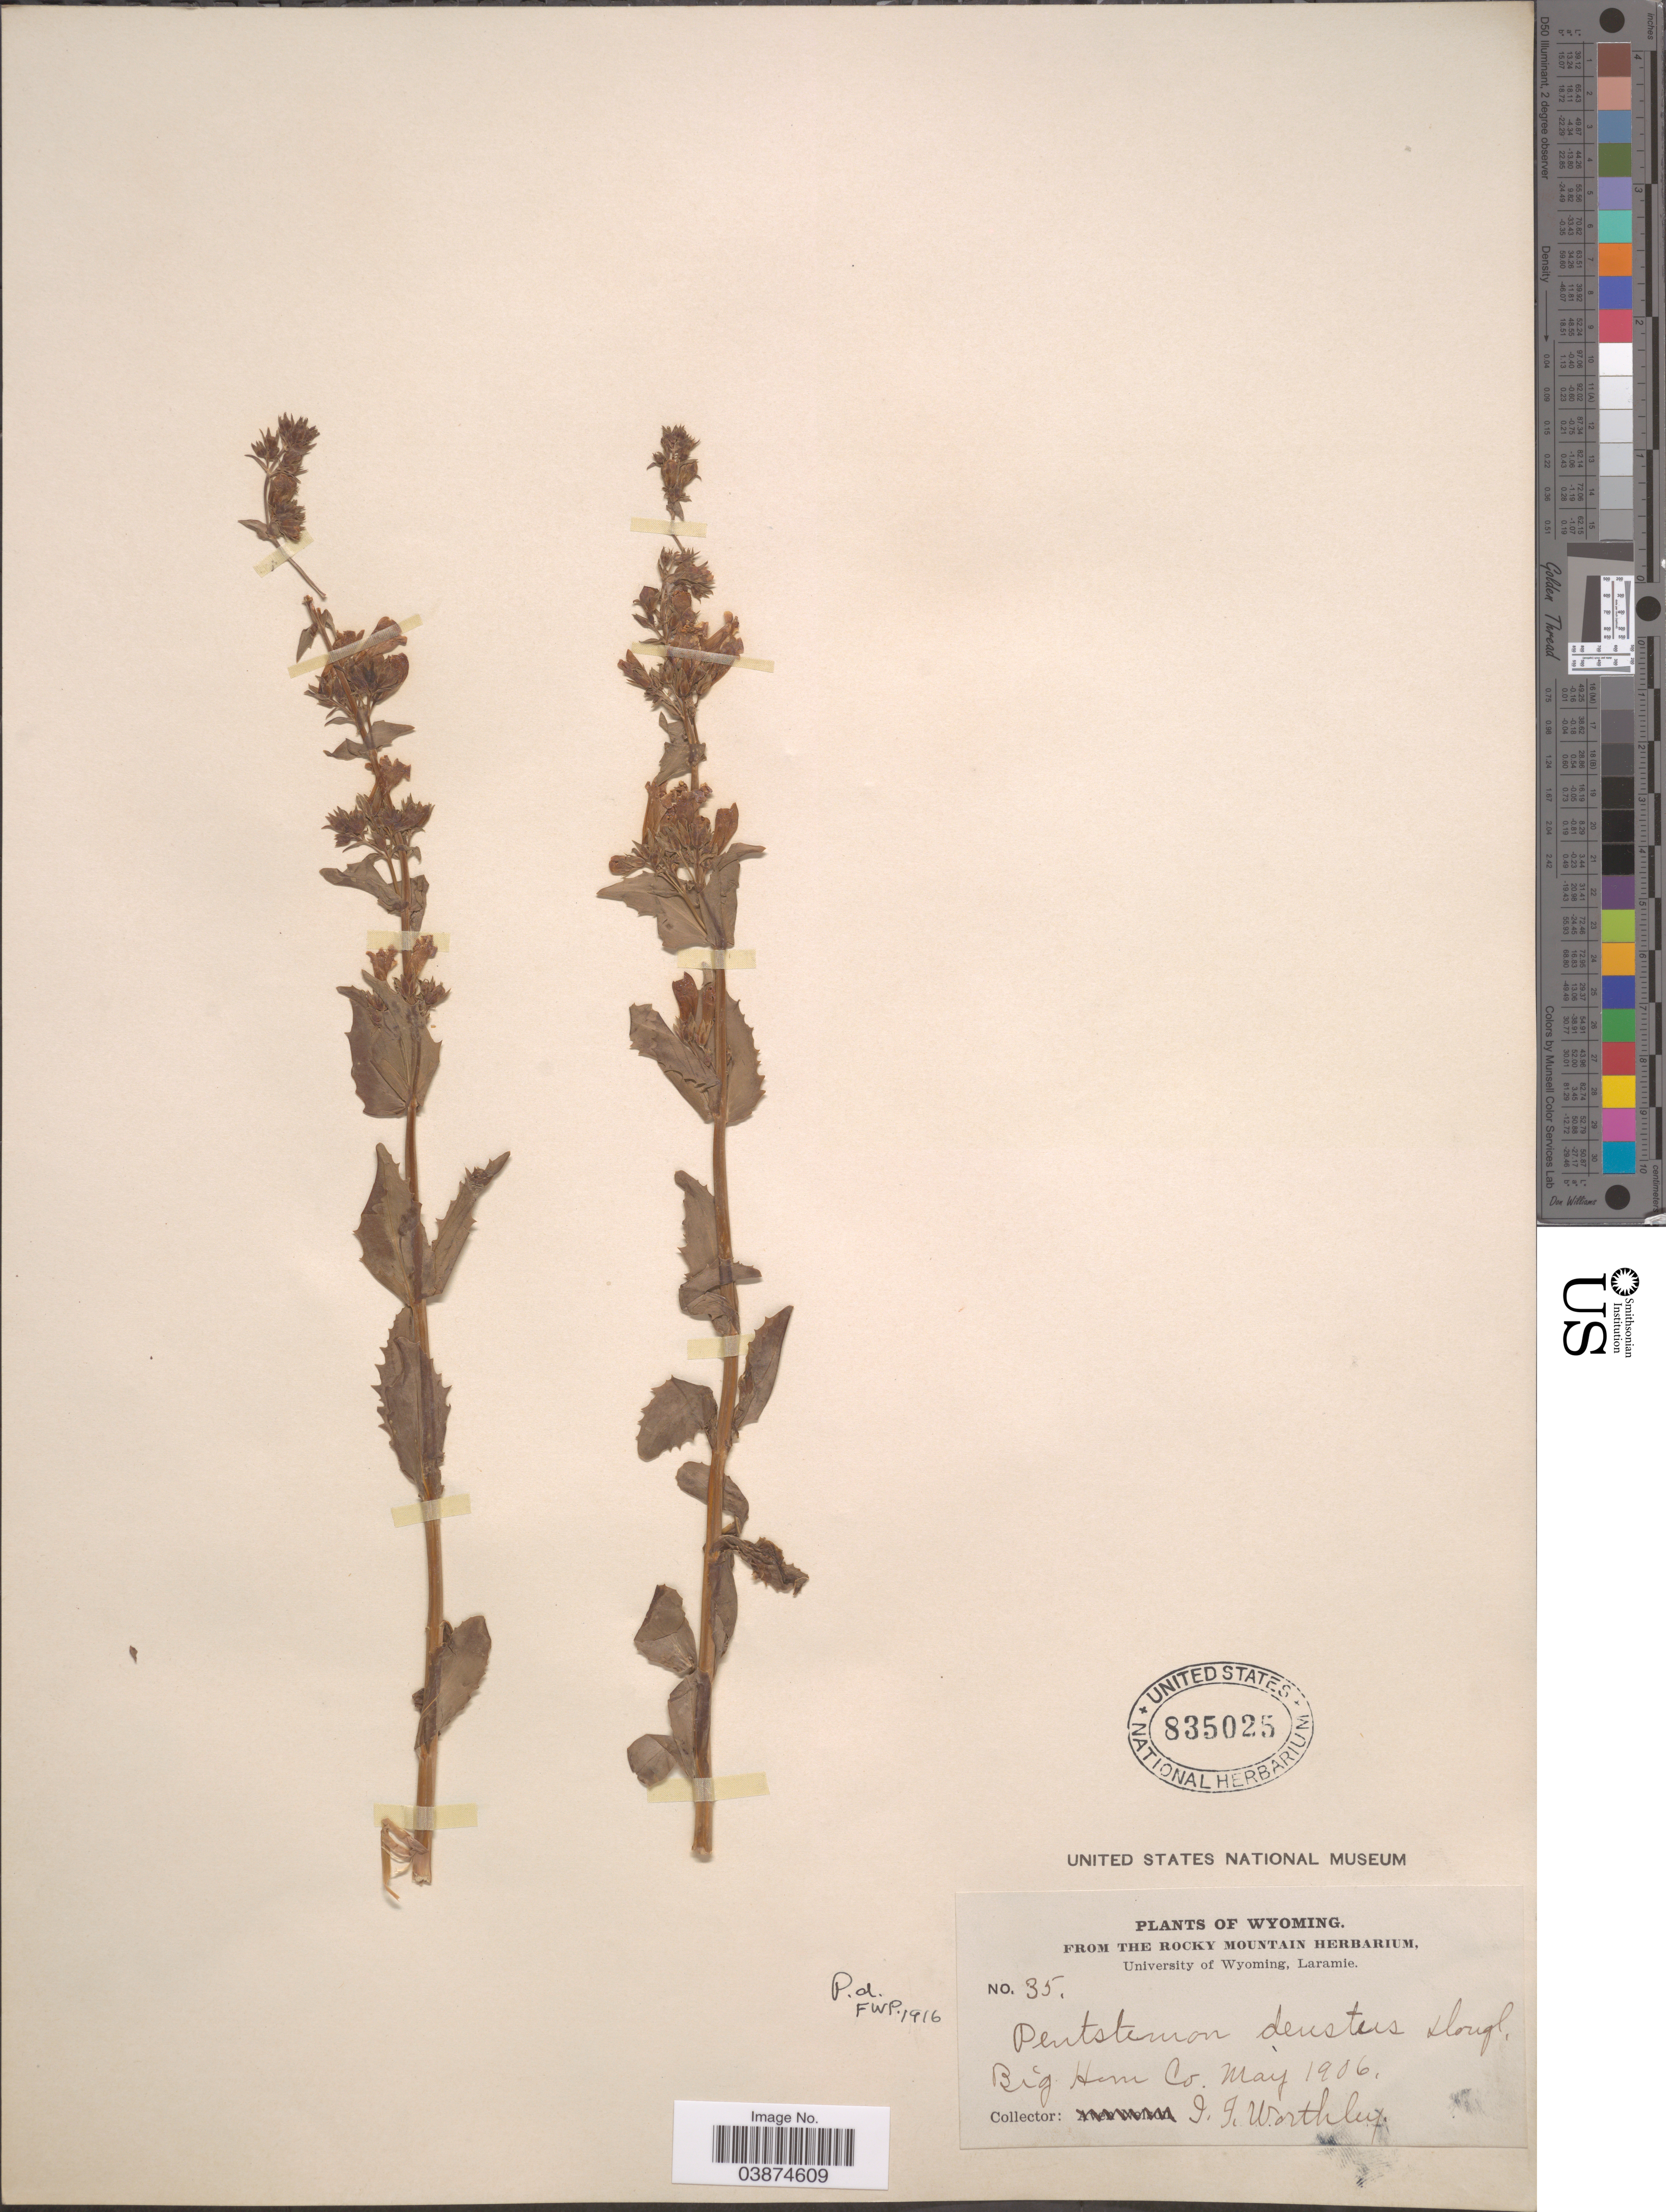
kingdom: Plantae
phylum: Tracheophyta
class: Magnoliopsida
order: Lamiales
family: Plantaginaceae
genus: Penstemon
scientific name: Penstemon deustus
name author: Douglas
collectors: I. Worthley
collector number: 35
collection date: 1906-05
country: United States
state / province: Wyoming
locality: Big Horn Co.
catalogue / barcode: US 835025